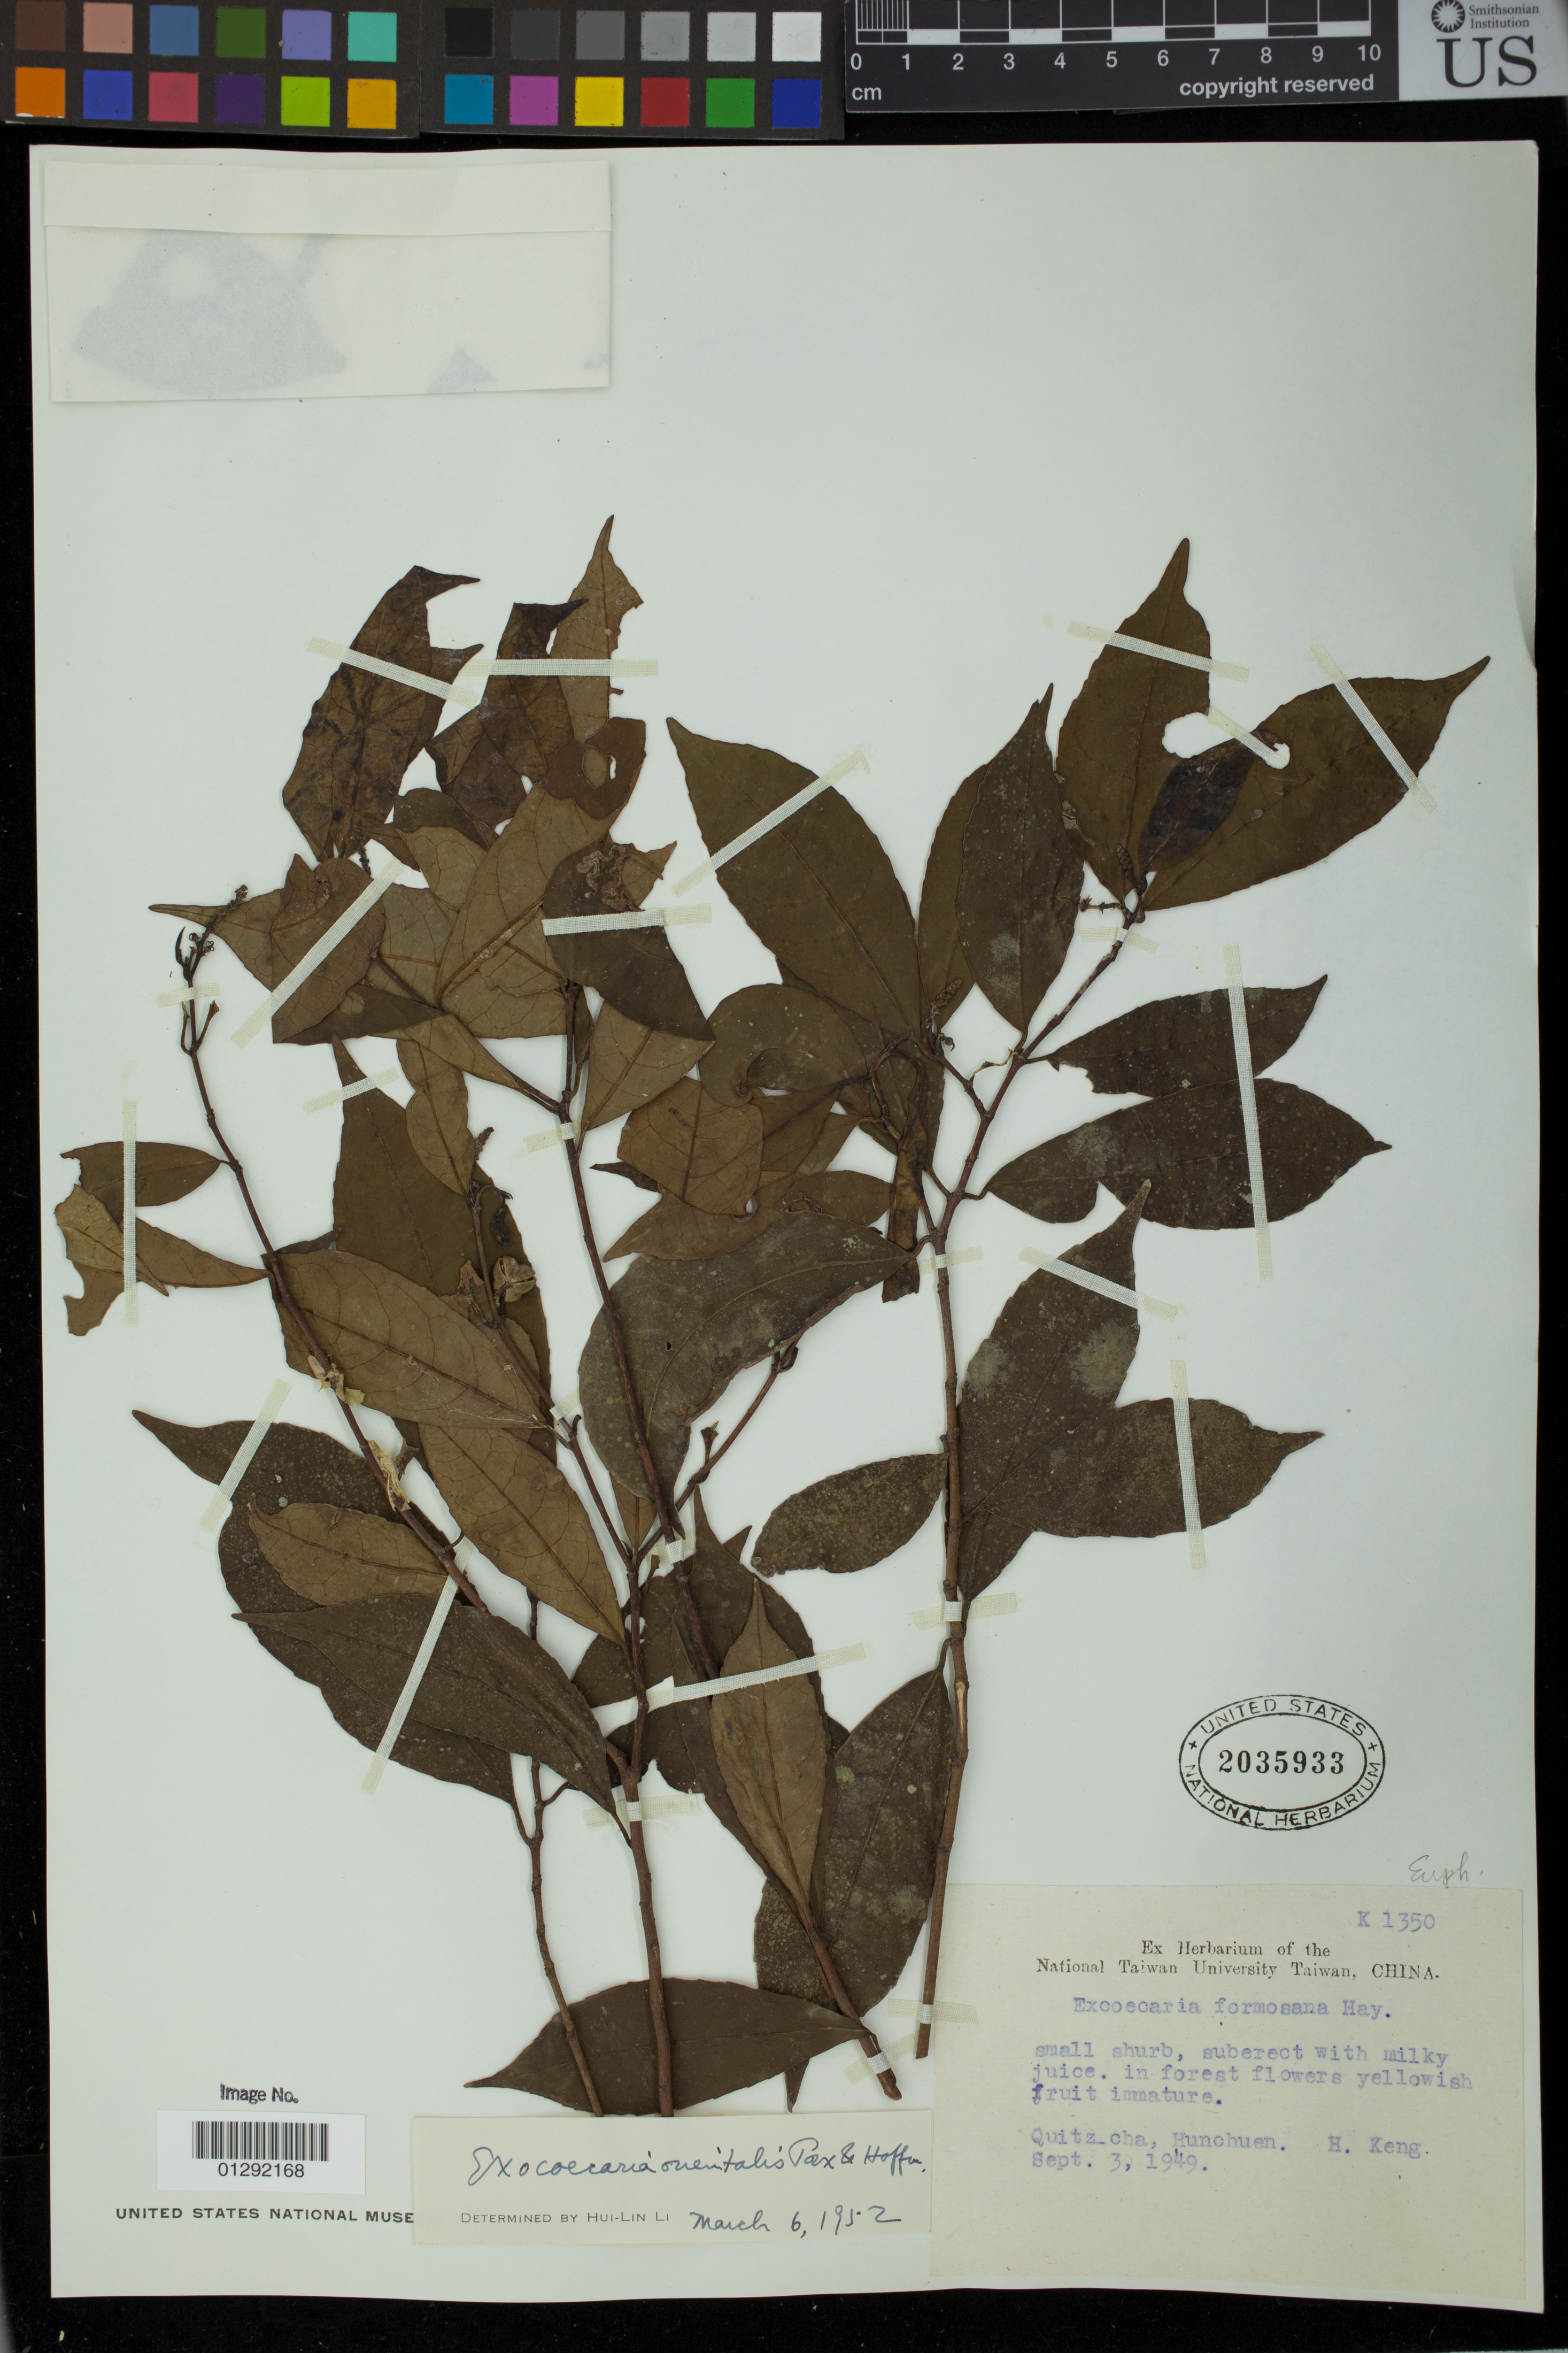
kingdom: Plantae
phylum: Tracheophyta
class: Magnoliopsida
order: Malpighiales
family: Euphorbiaceae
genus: Excoecaria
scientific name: Excoecaria orientalis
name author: Pax & K. Hoffm.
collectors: H. Keng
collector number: K1350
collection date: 1949-09-03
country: China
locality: Quitz cha, Hunchuen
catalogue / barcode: US 2035933